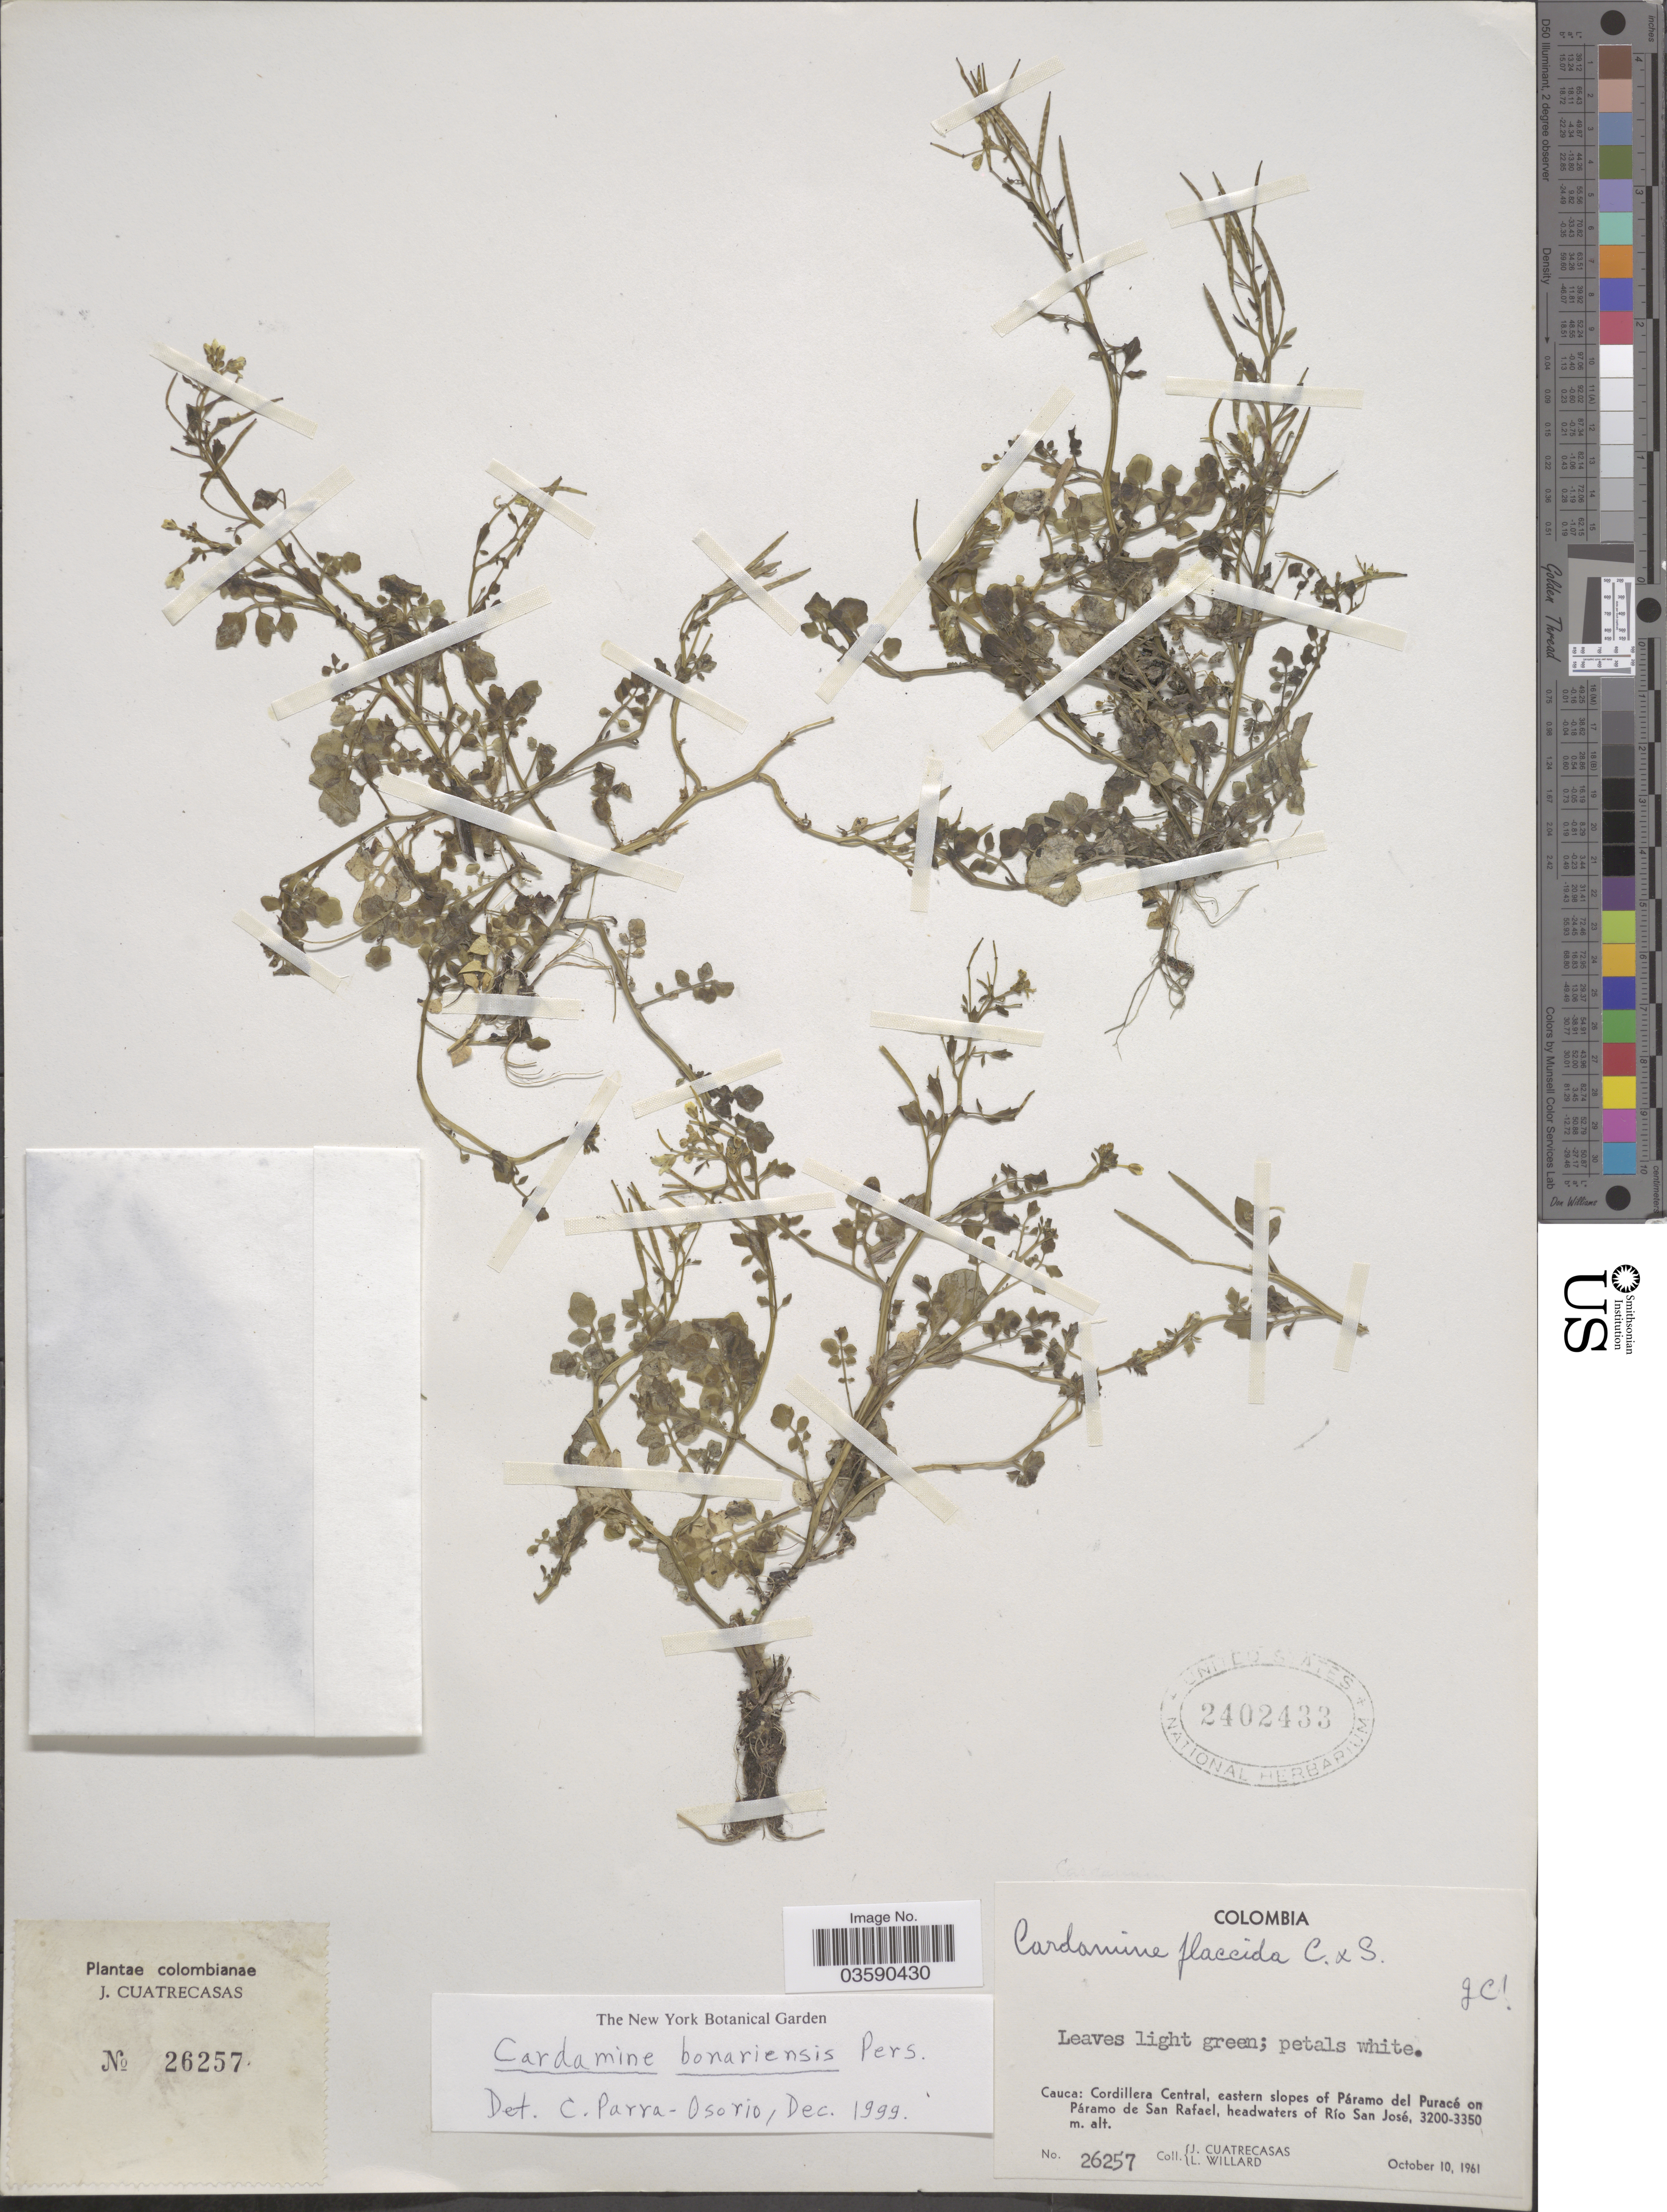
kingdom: Plantae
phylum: Tracheophyta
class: Magnoliopsida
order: Brassicales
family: Brassicaceae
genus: Cardamine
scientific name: Cardamine bonariensis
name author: Pers.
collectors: J. Cuatrecasas & L. Willard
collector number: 26257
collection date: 1961-10-10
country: Colombia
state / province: Cauca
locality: Cordillera Central, eastern slopes of Páramo del Puracé on Páramo de San Rafael, headwaters of Río San José.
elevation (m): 3200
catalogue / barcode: US 2402433